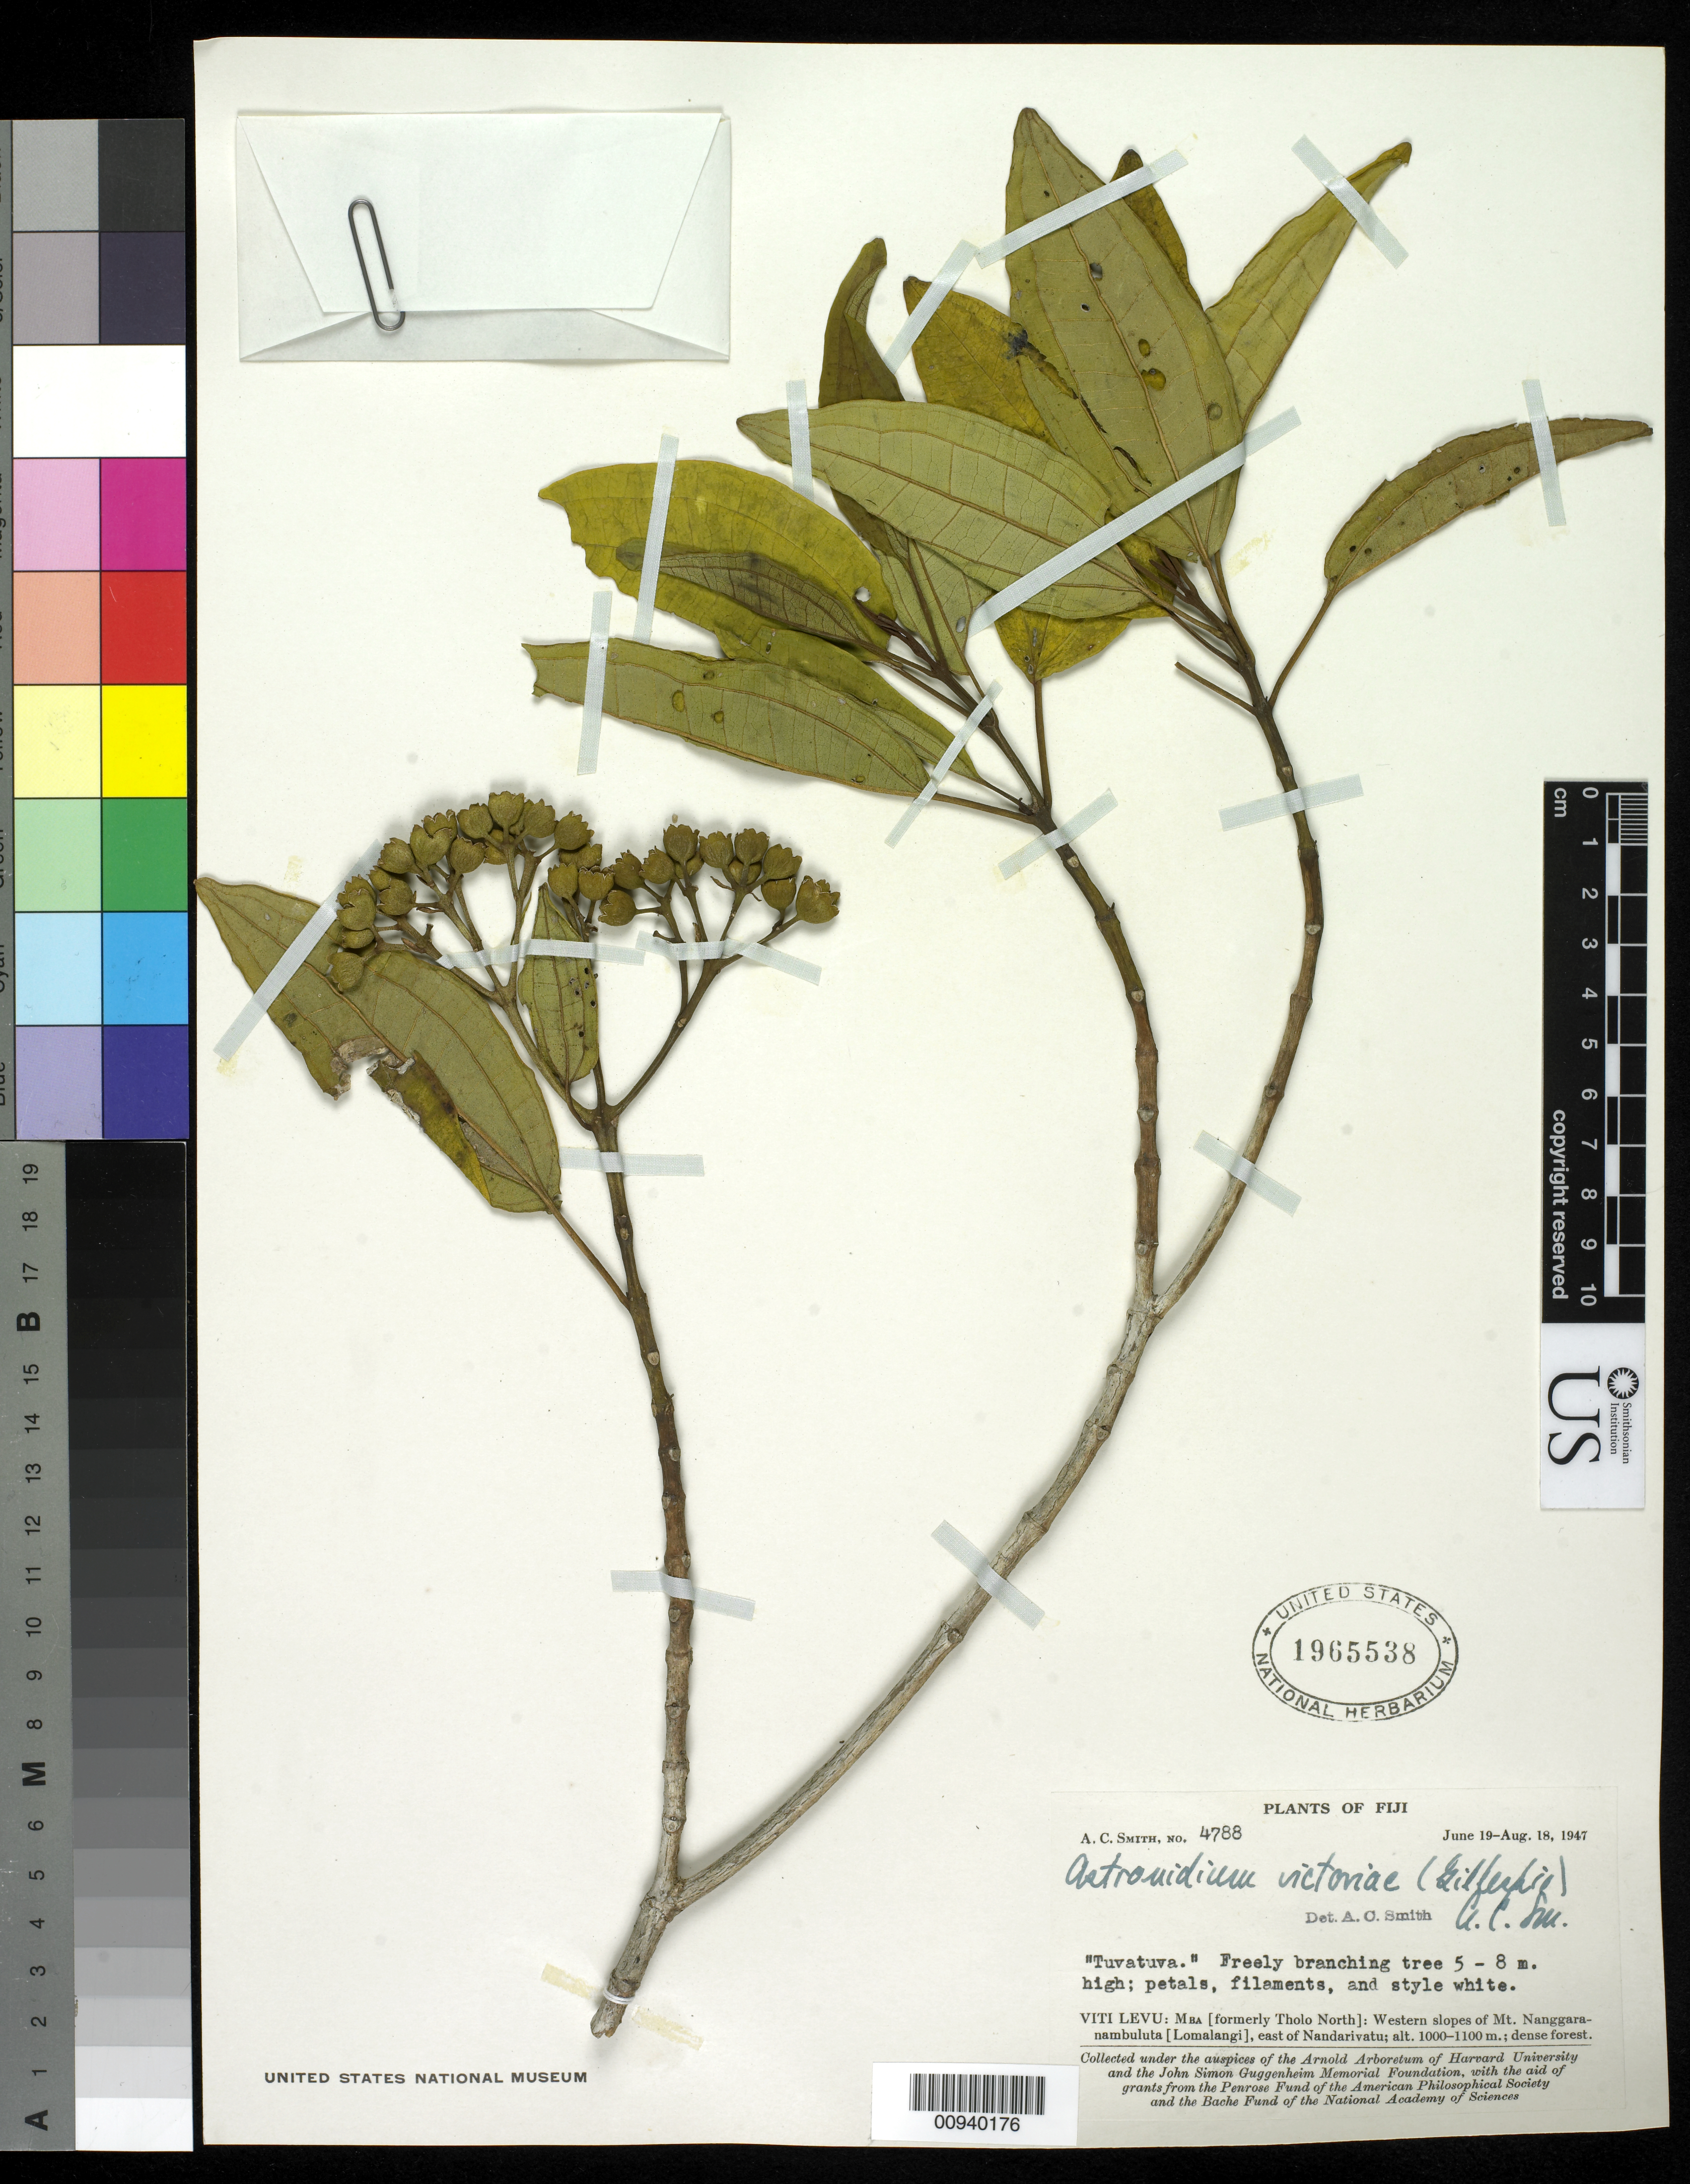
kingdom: Plantae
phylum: Tracheophyta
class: Magnoliopsida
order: Myrtales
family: Melastomataceae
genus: Astronidium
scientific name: Astronidium victoriae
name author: (Gill.) A.C. Sm.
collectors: C. A. Smith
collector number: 4788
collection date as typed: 19 Jun 1947 to 18 Aug 1947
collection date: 1947-06-19/1947-08-18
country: Fiji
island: Viti Levu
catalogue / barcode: US 1965538